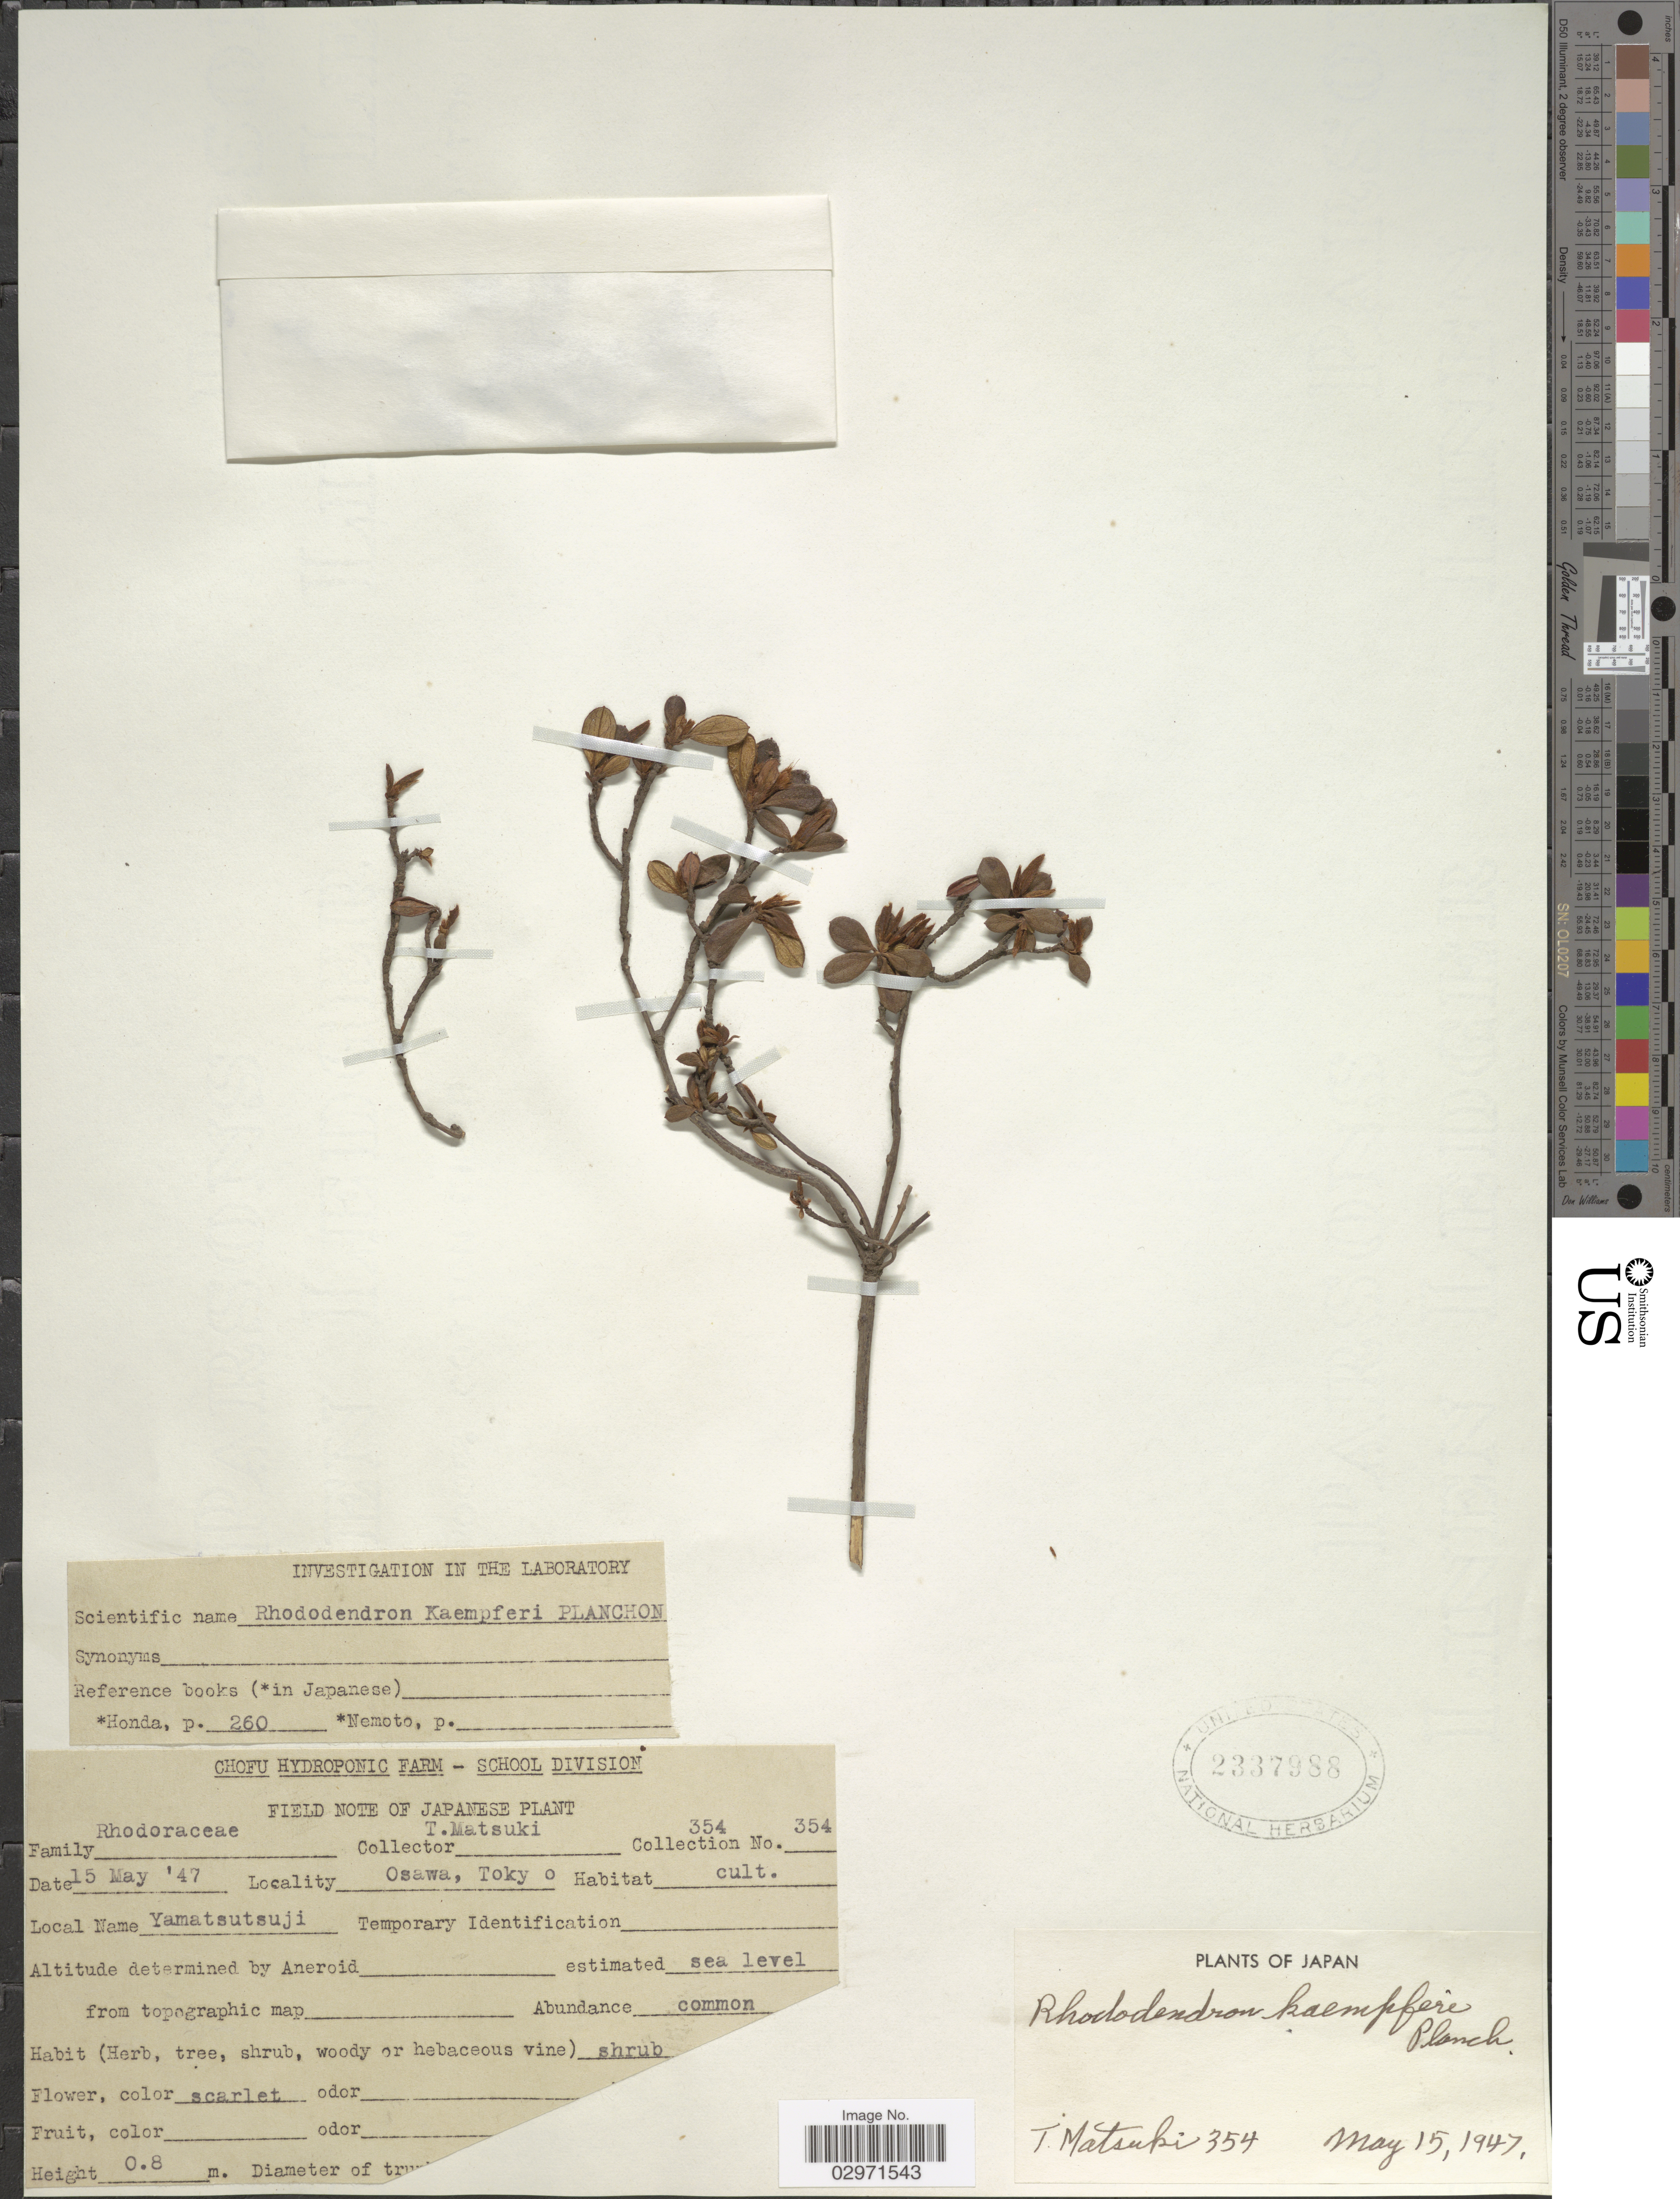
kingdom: Plantae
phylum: Tracheophyta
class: Magnoliopsida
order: Ericales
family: Ericaceae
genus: Rhododendron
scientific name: Rhododendron kaempferi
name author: Planch.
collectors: T. Matsuki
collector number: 354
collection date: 1947-05-15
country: Japan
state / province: Tokyo, Federal City of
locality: Osawa, Tokyo.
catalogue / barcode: US 2337988